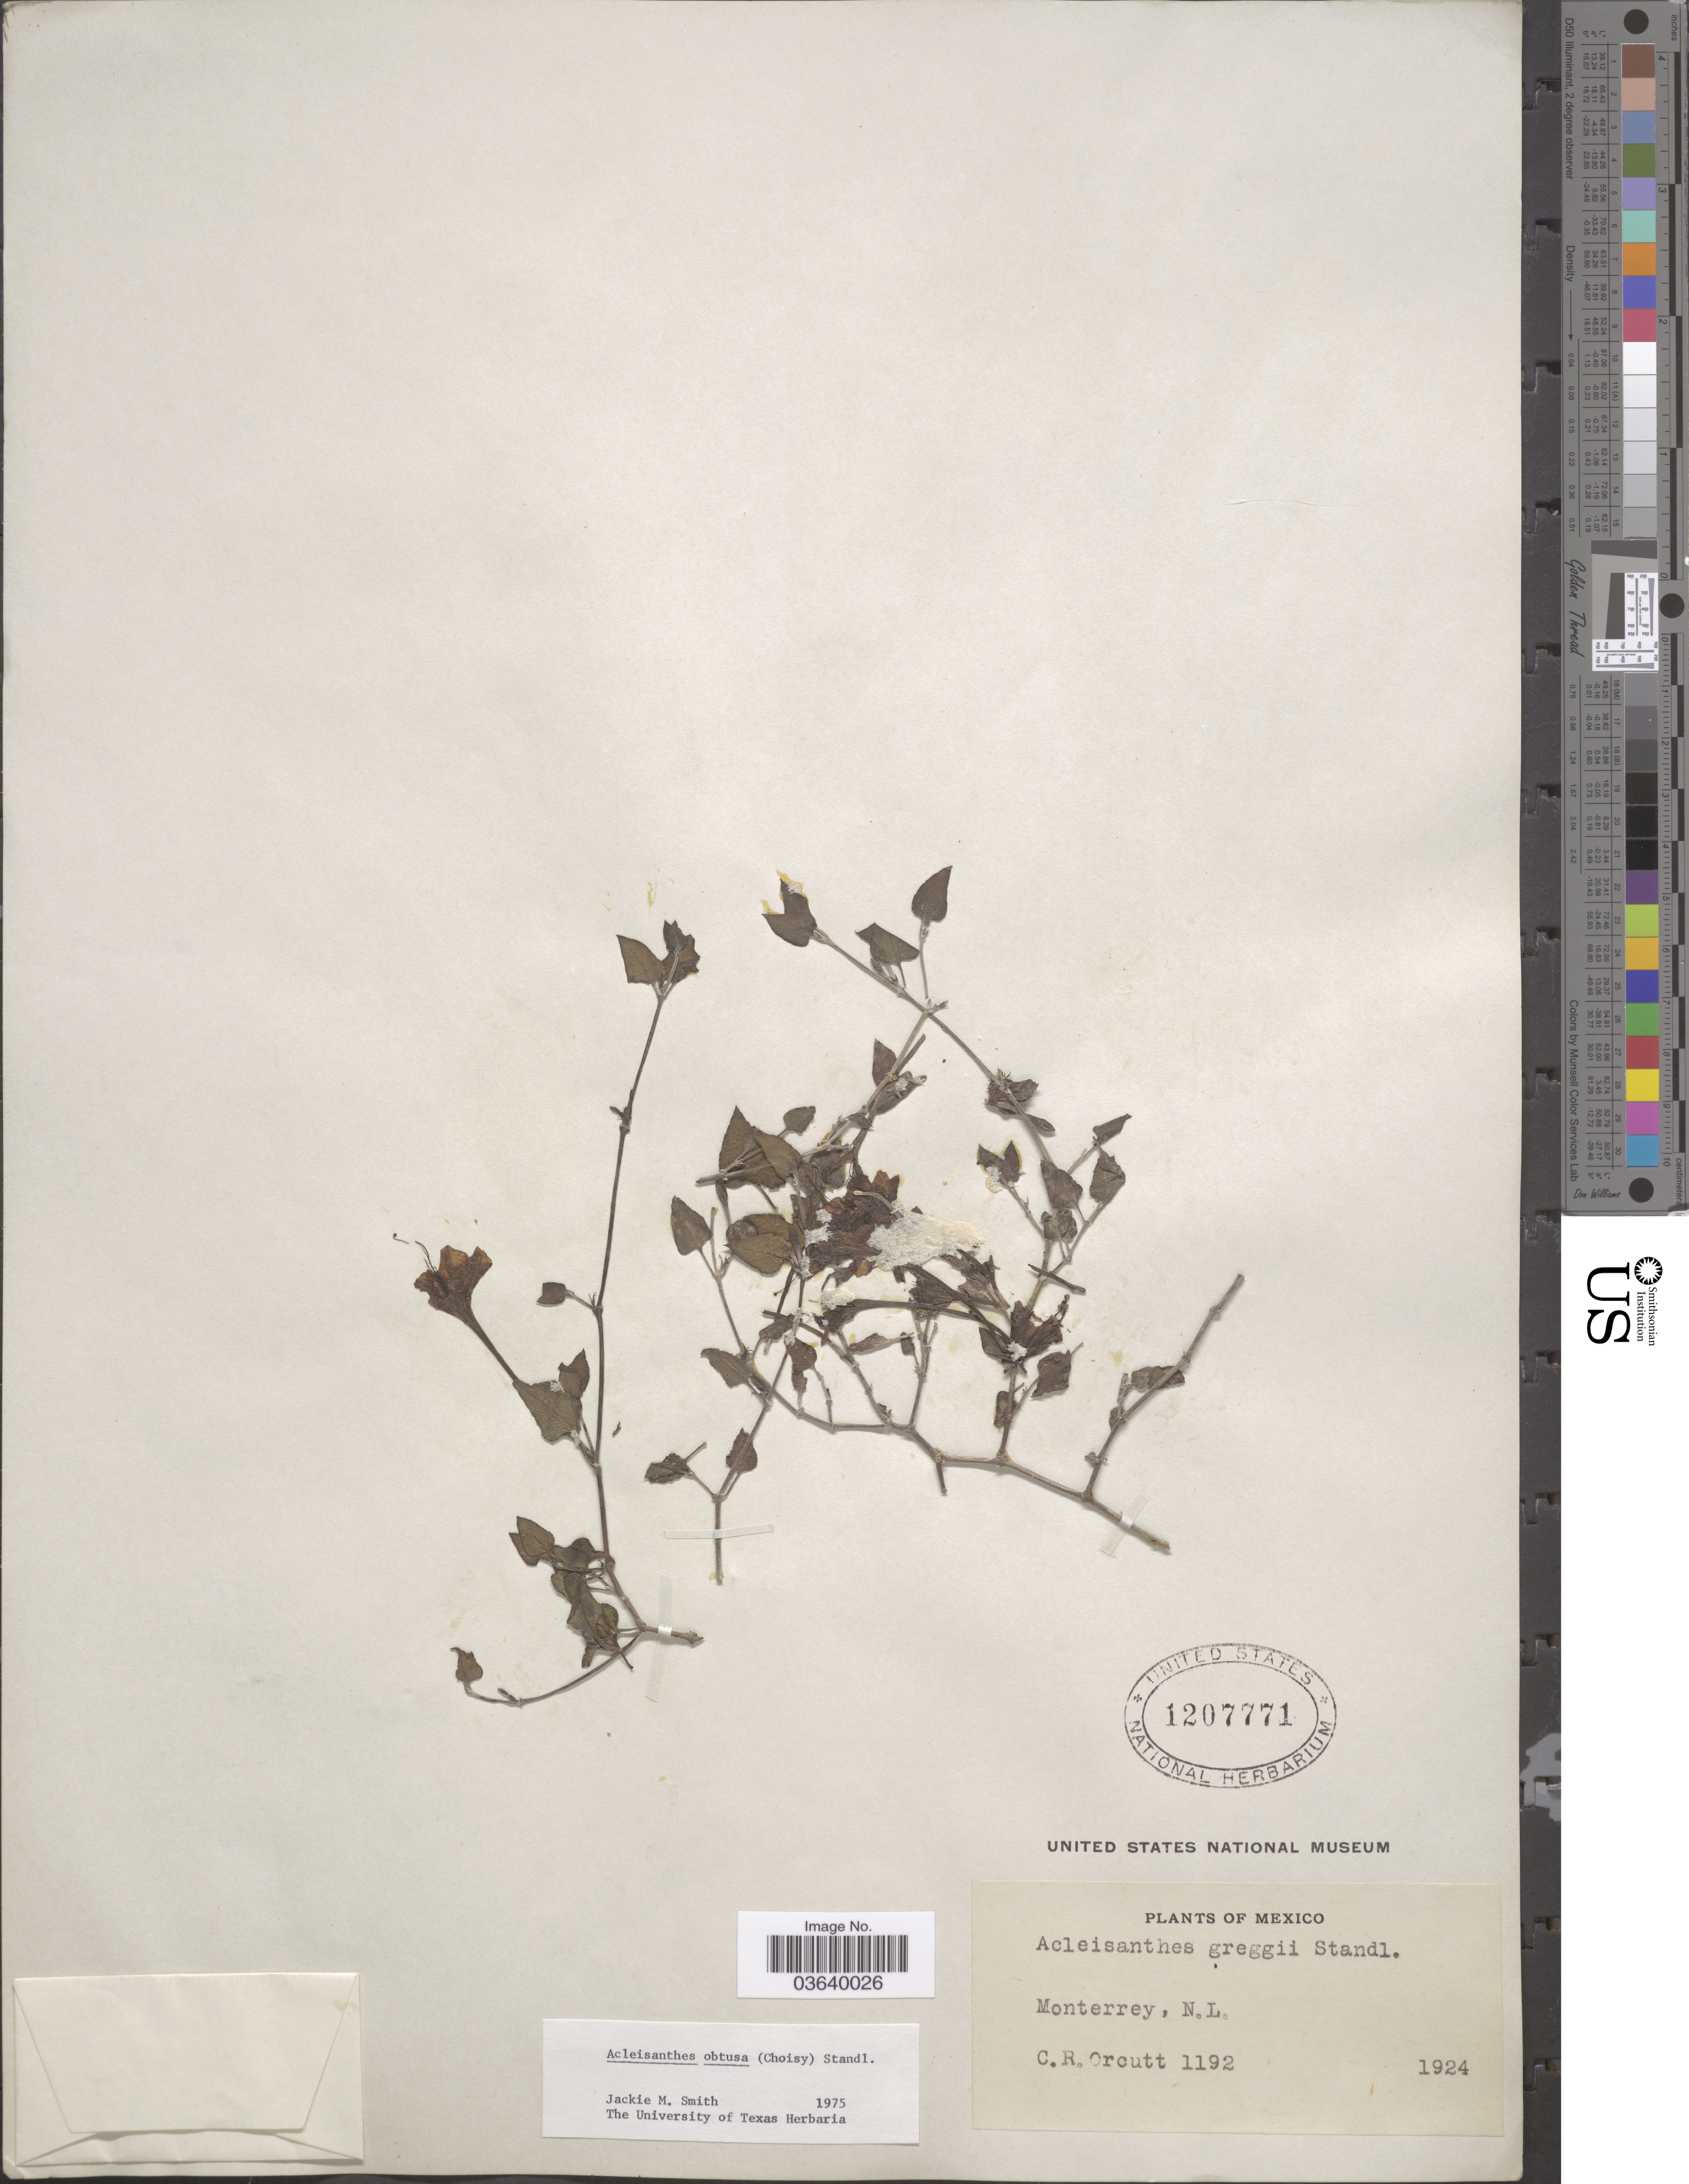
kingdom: Plantae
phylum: Tracheophyta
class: Magnoliopsida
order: Caryophyllales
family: Nyctaginaceae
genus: Acleisanthes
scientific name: Acleisanthes obtusa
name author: (Choisy) Standl.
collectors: C. R. Orcutt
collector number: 1192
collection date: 1924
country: Mexico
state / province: Nuevo León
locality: Monterrey.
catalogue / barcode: US 1207771